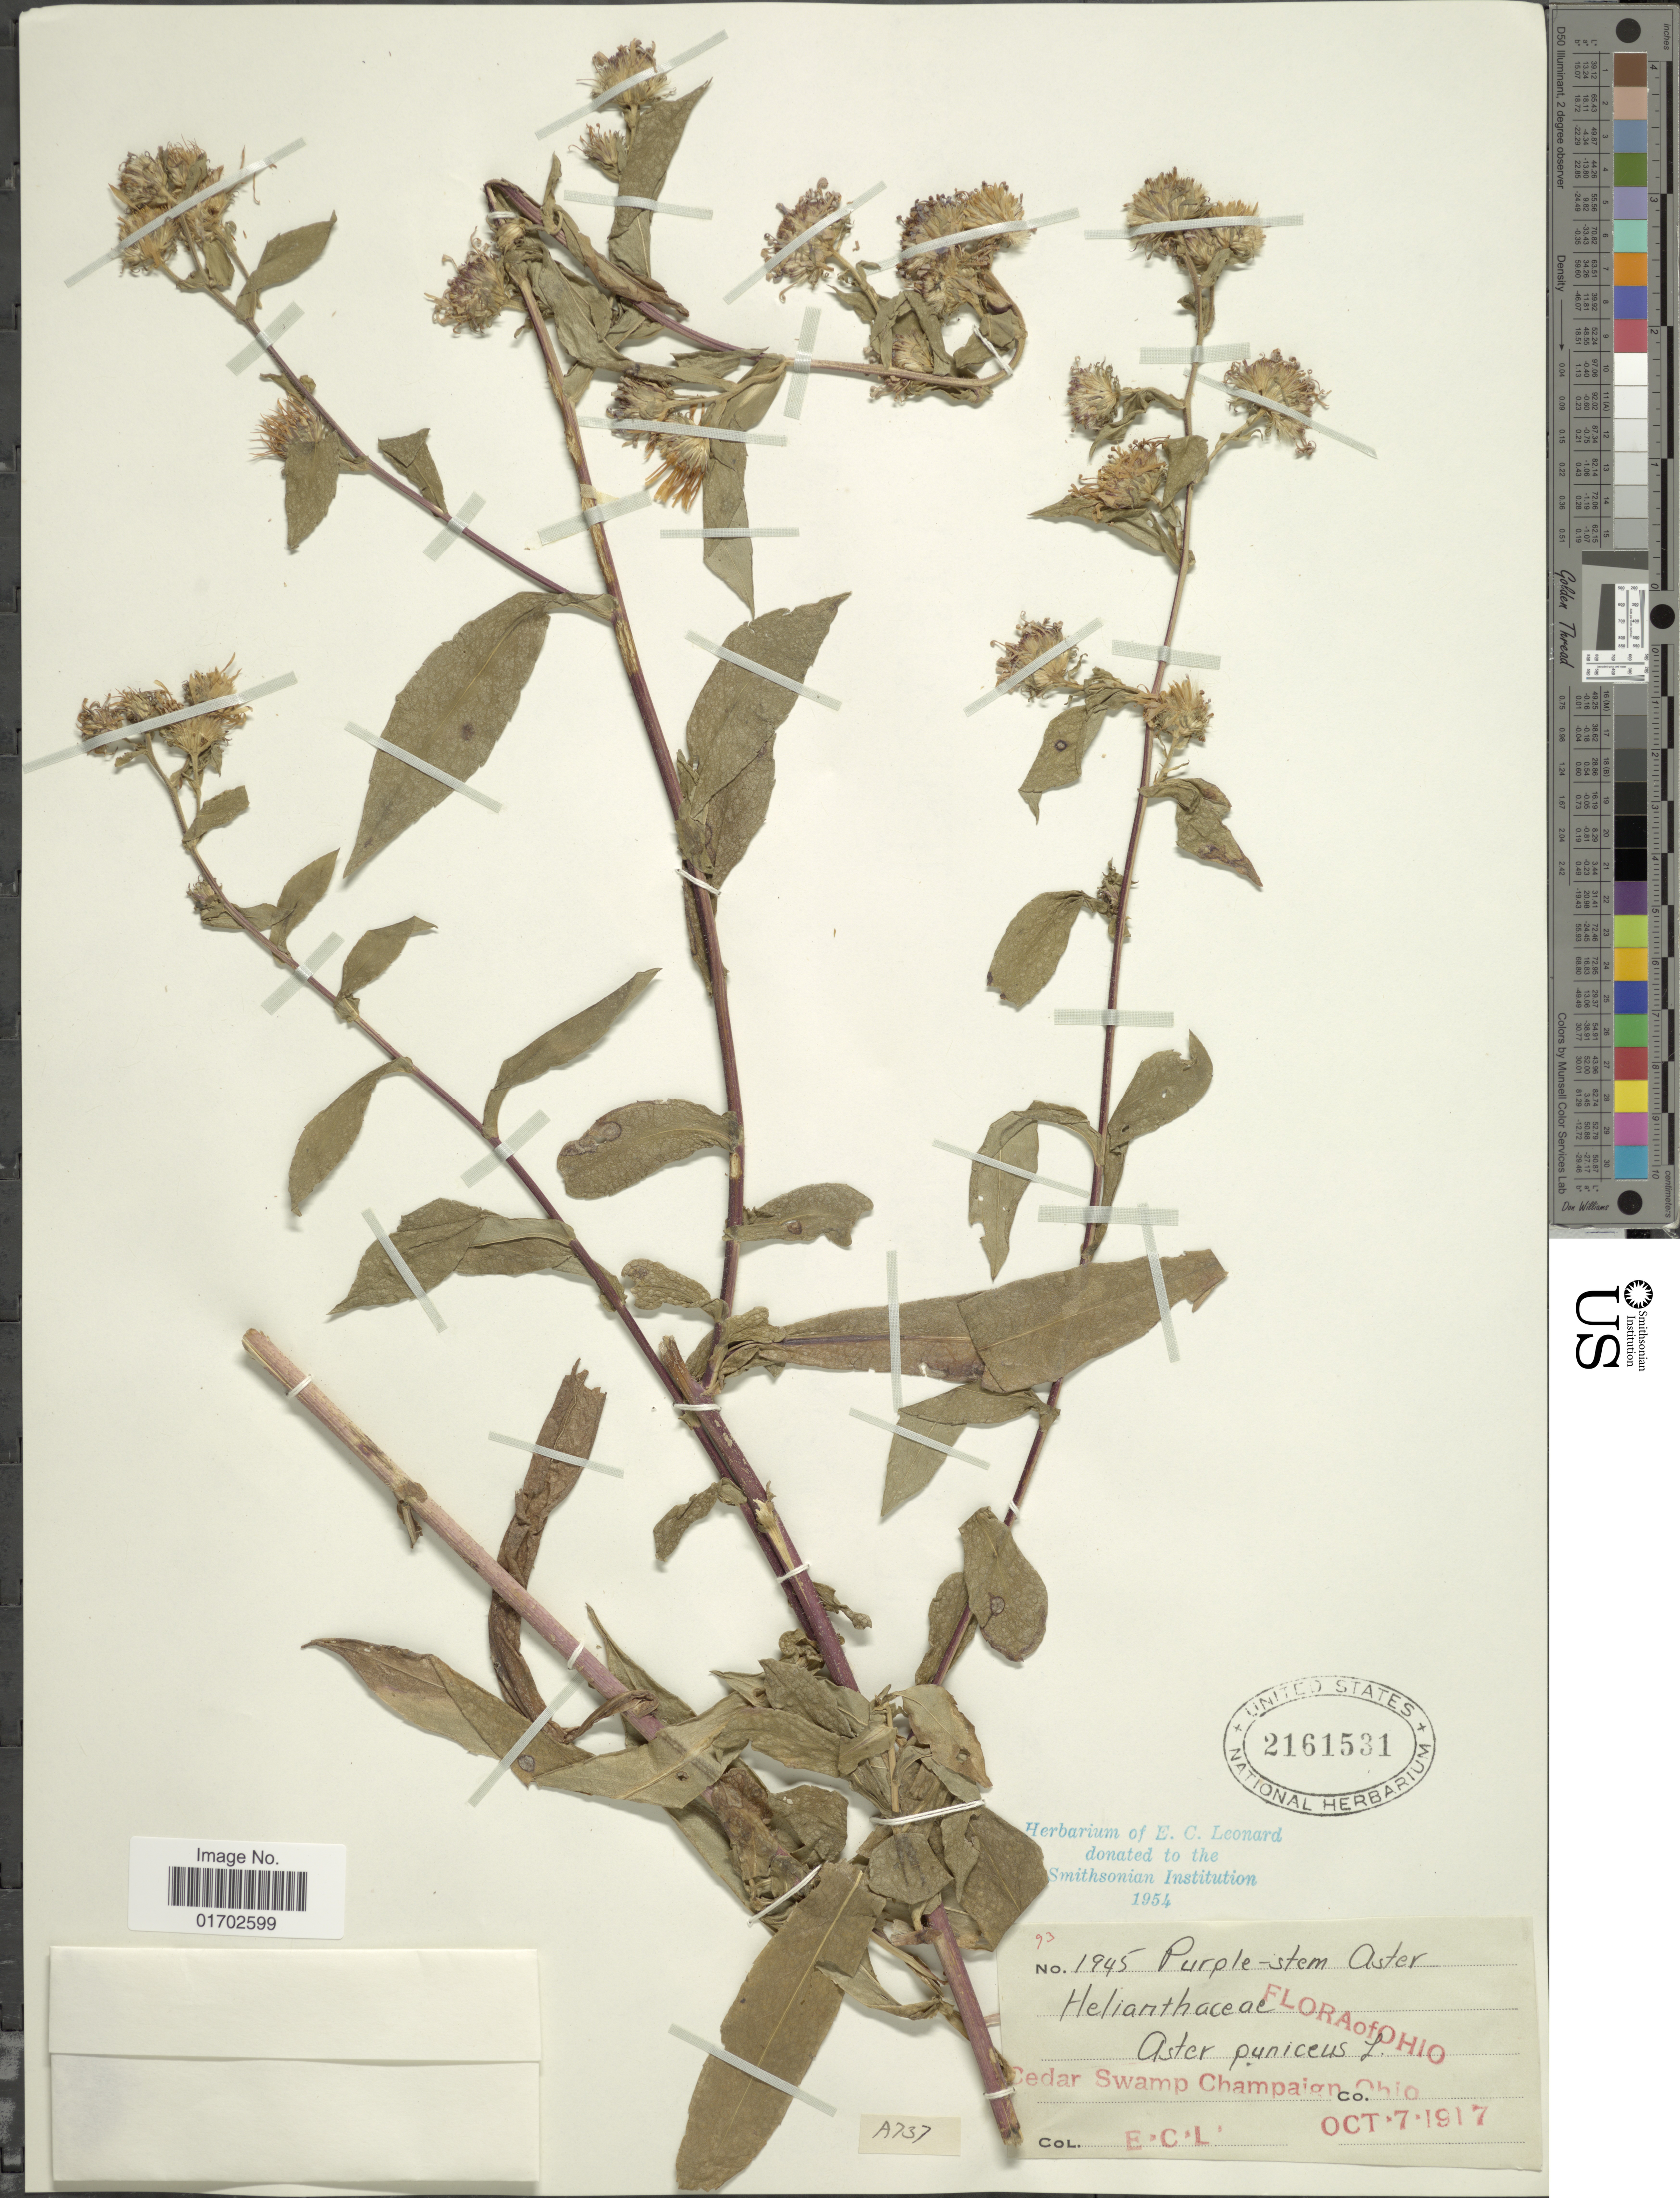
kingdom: Plantae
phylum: Tracheophyta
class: Magnoliopsida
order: Asterales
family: Asteraceae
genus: Symphyotrichum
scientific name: Symphyotrichum puniceum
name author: (L.) Á. Löve & D. Löve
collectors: E. C. Leonard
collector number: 93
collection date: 1917-10-07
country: United States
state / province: Ohio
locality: Cedar Swamp Champaign Co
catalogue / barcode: US 2161531